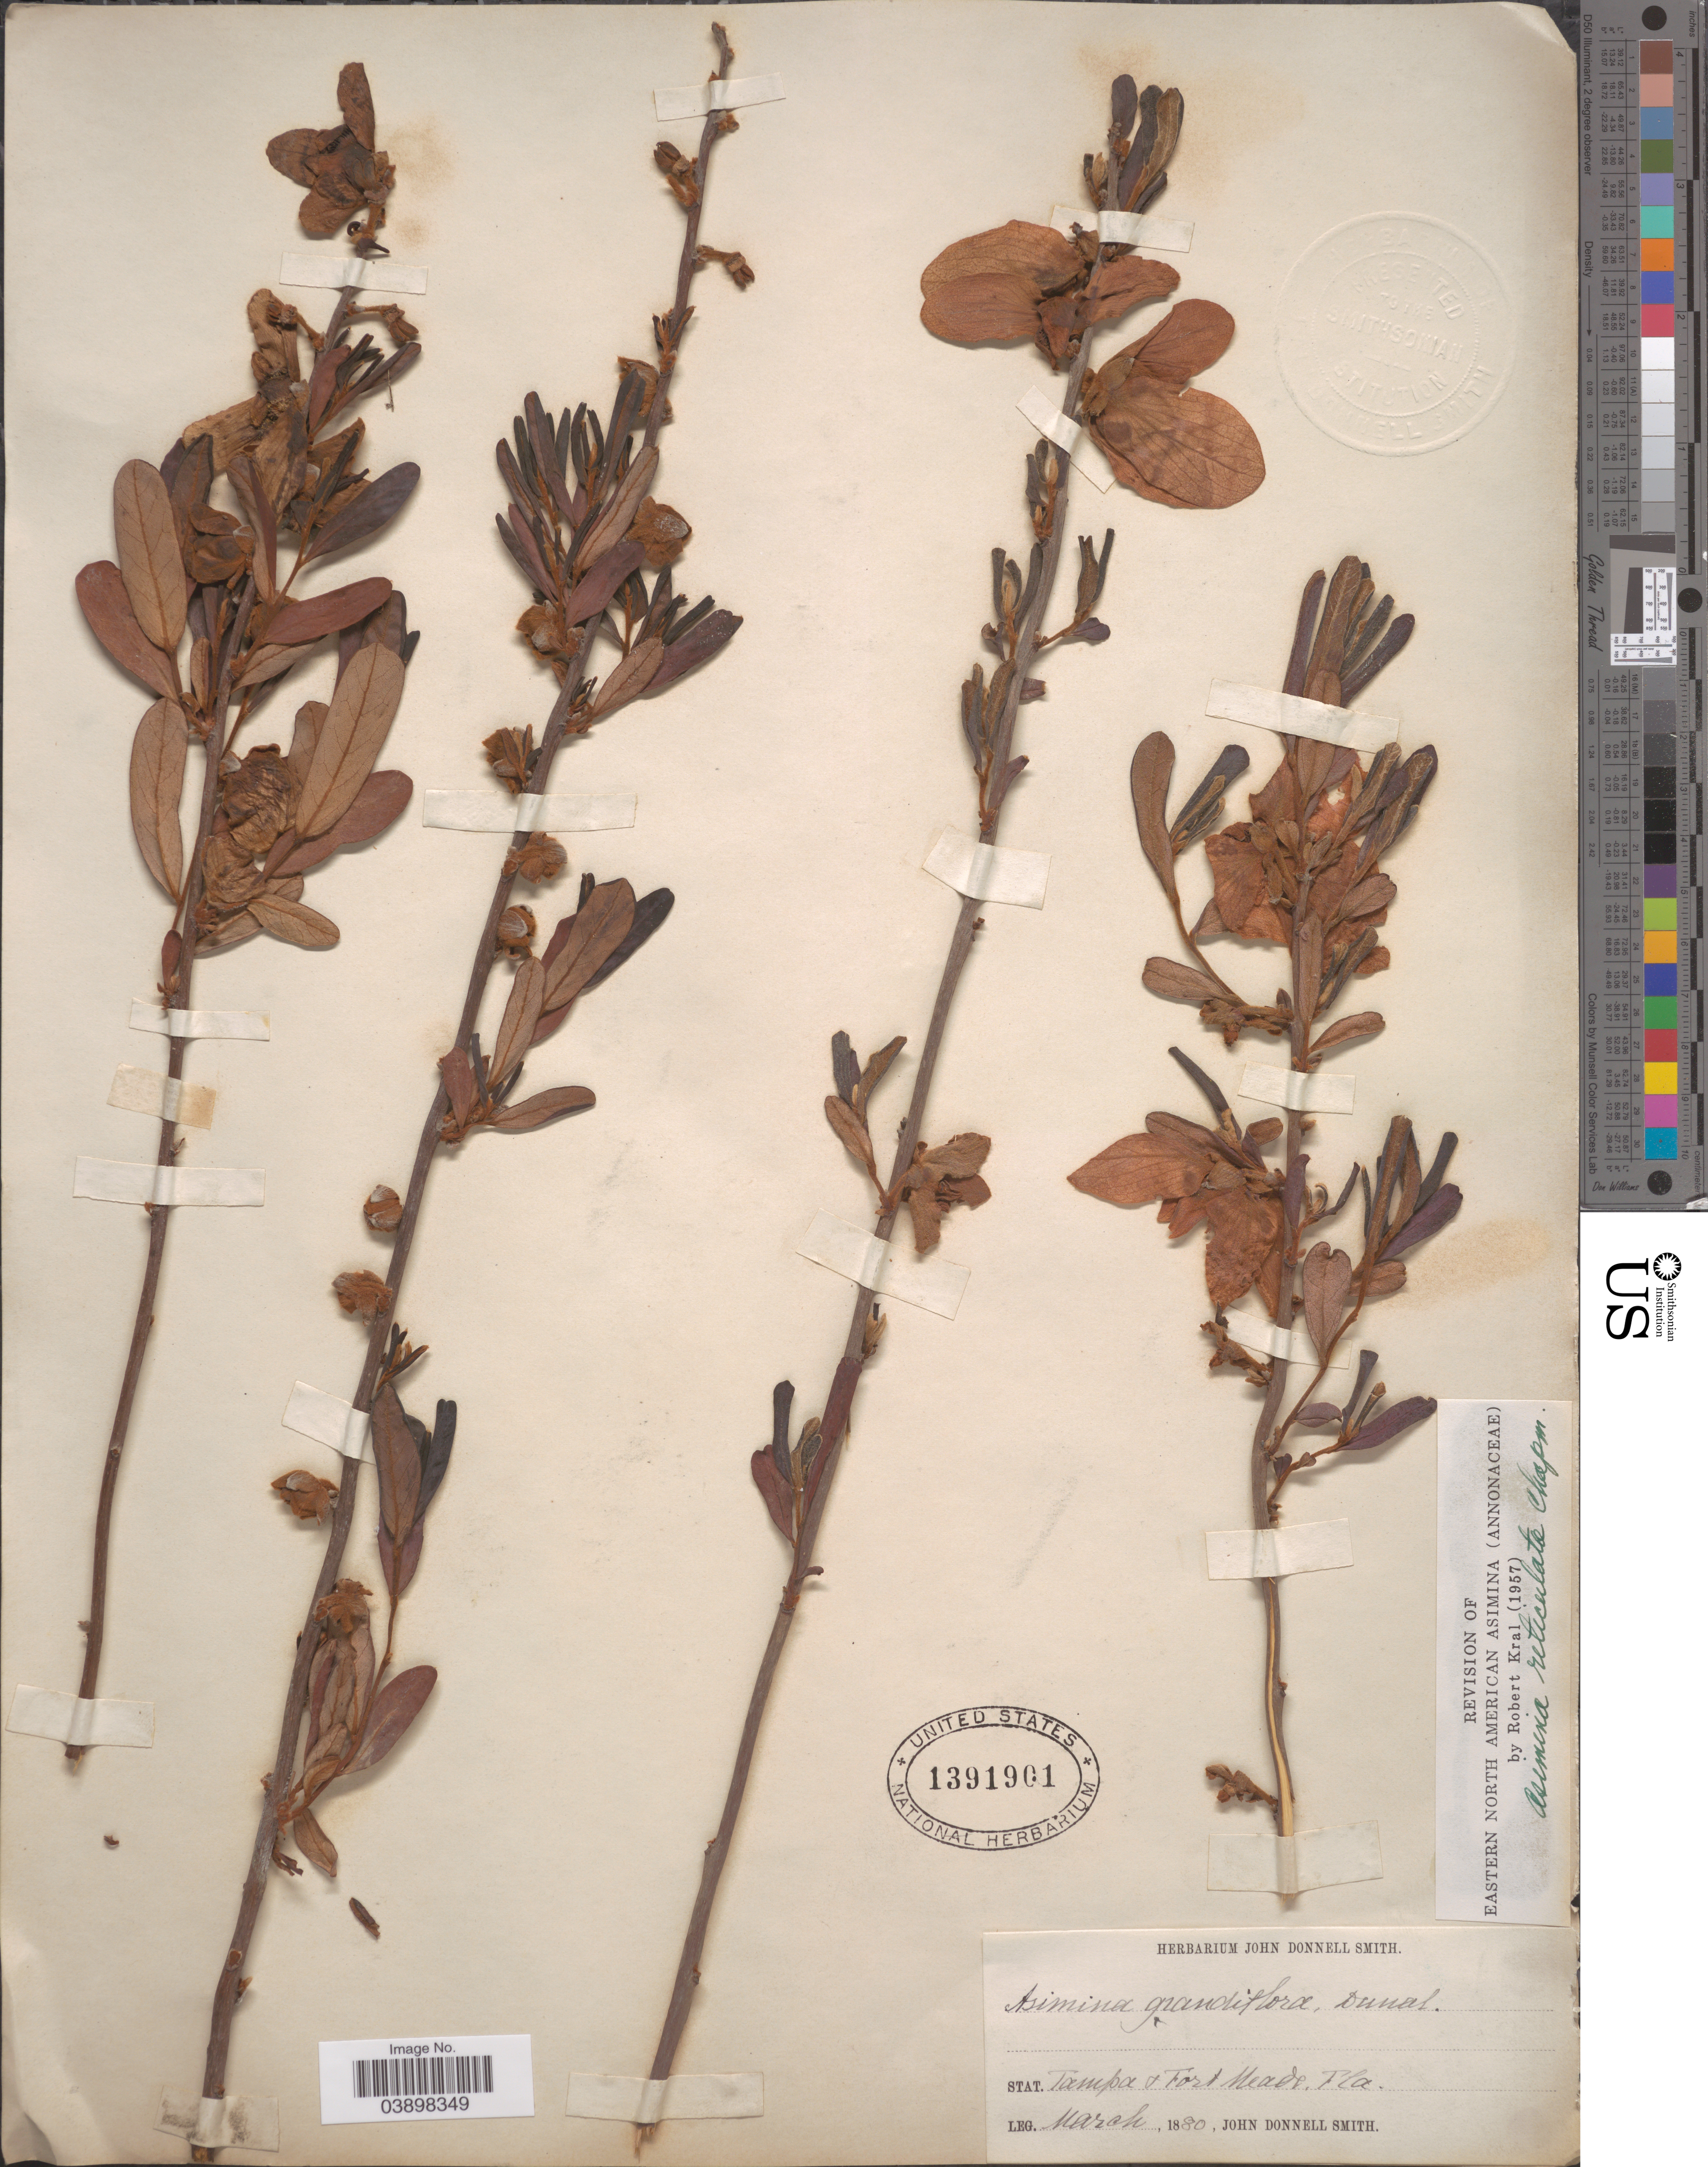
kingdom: Plantae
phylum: Tracheophyta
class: Magnoliopsida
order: Magnoliales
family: Annonaceae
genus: Asimina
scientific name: Asimina reticulata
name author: (Shuttlew.) Chapm.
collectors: J. Donnell Smith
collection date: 1880-03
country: United States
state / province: Florida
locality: Stat. Tampa & Fort Meade.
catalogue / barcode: US 1391901